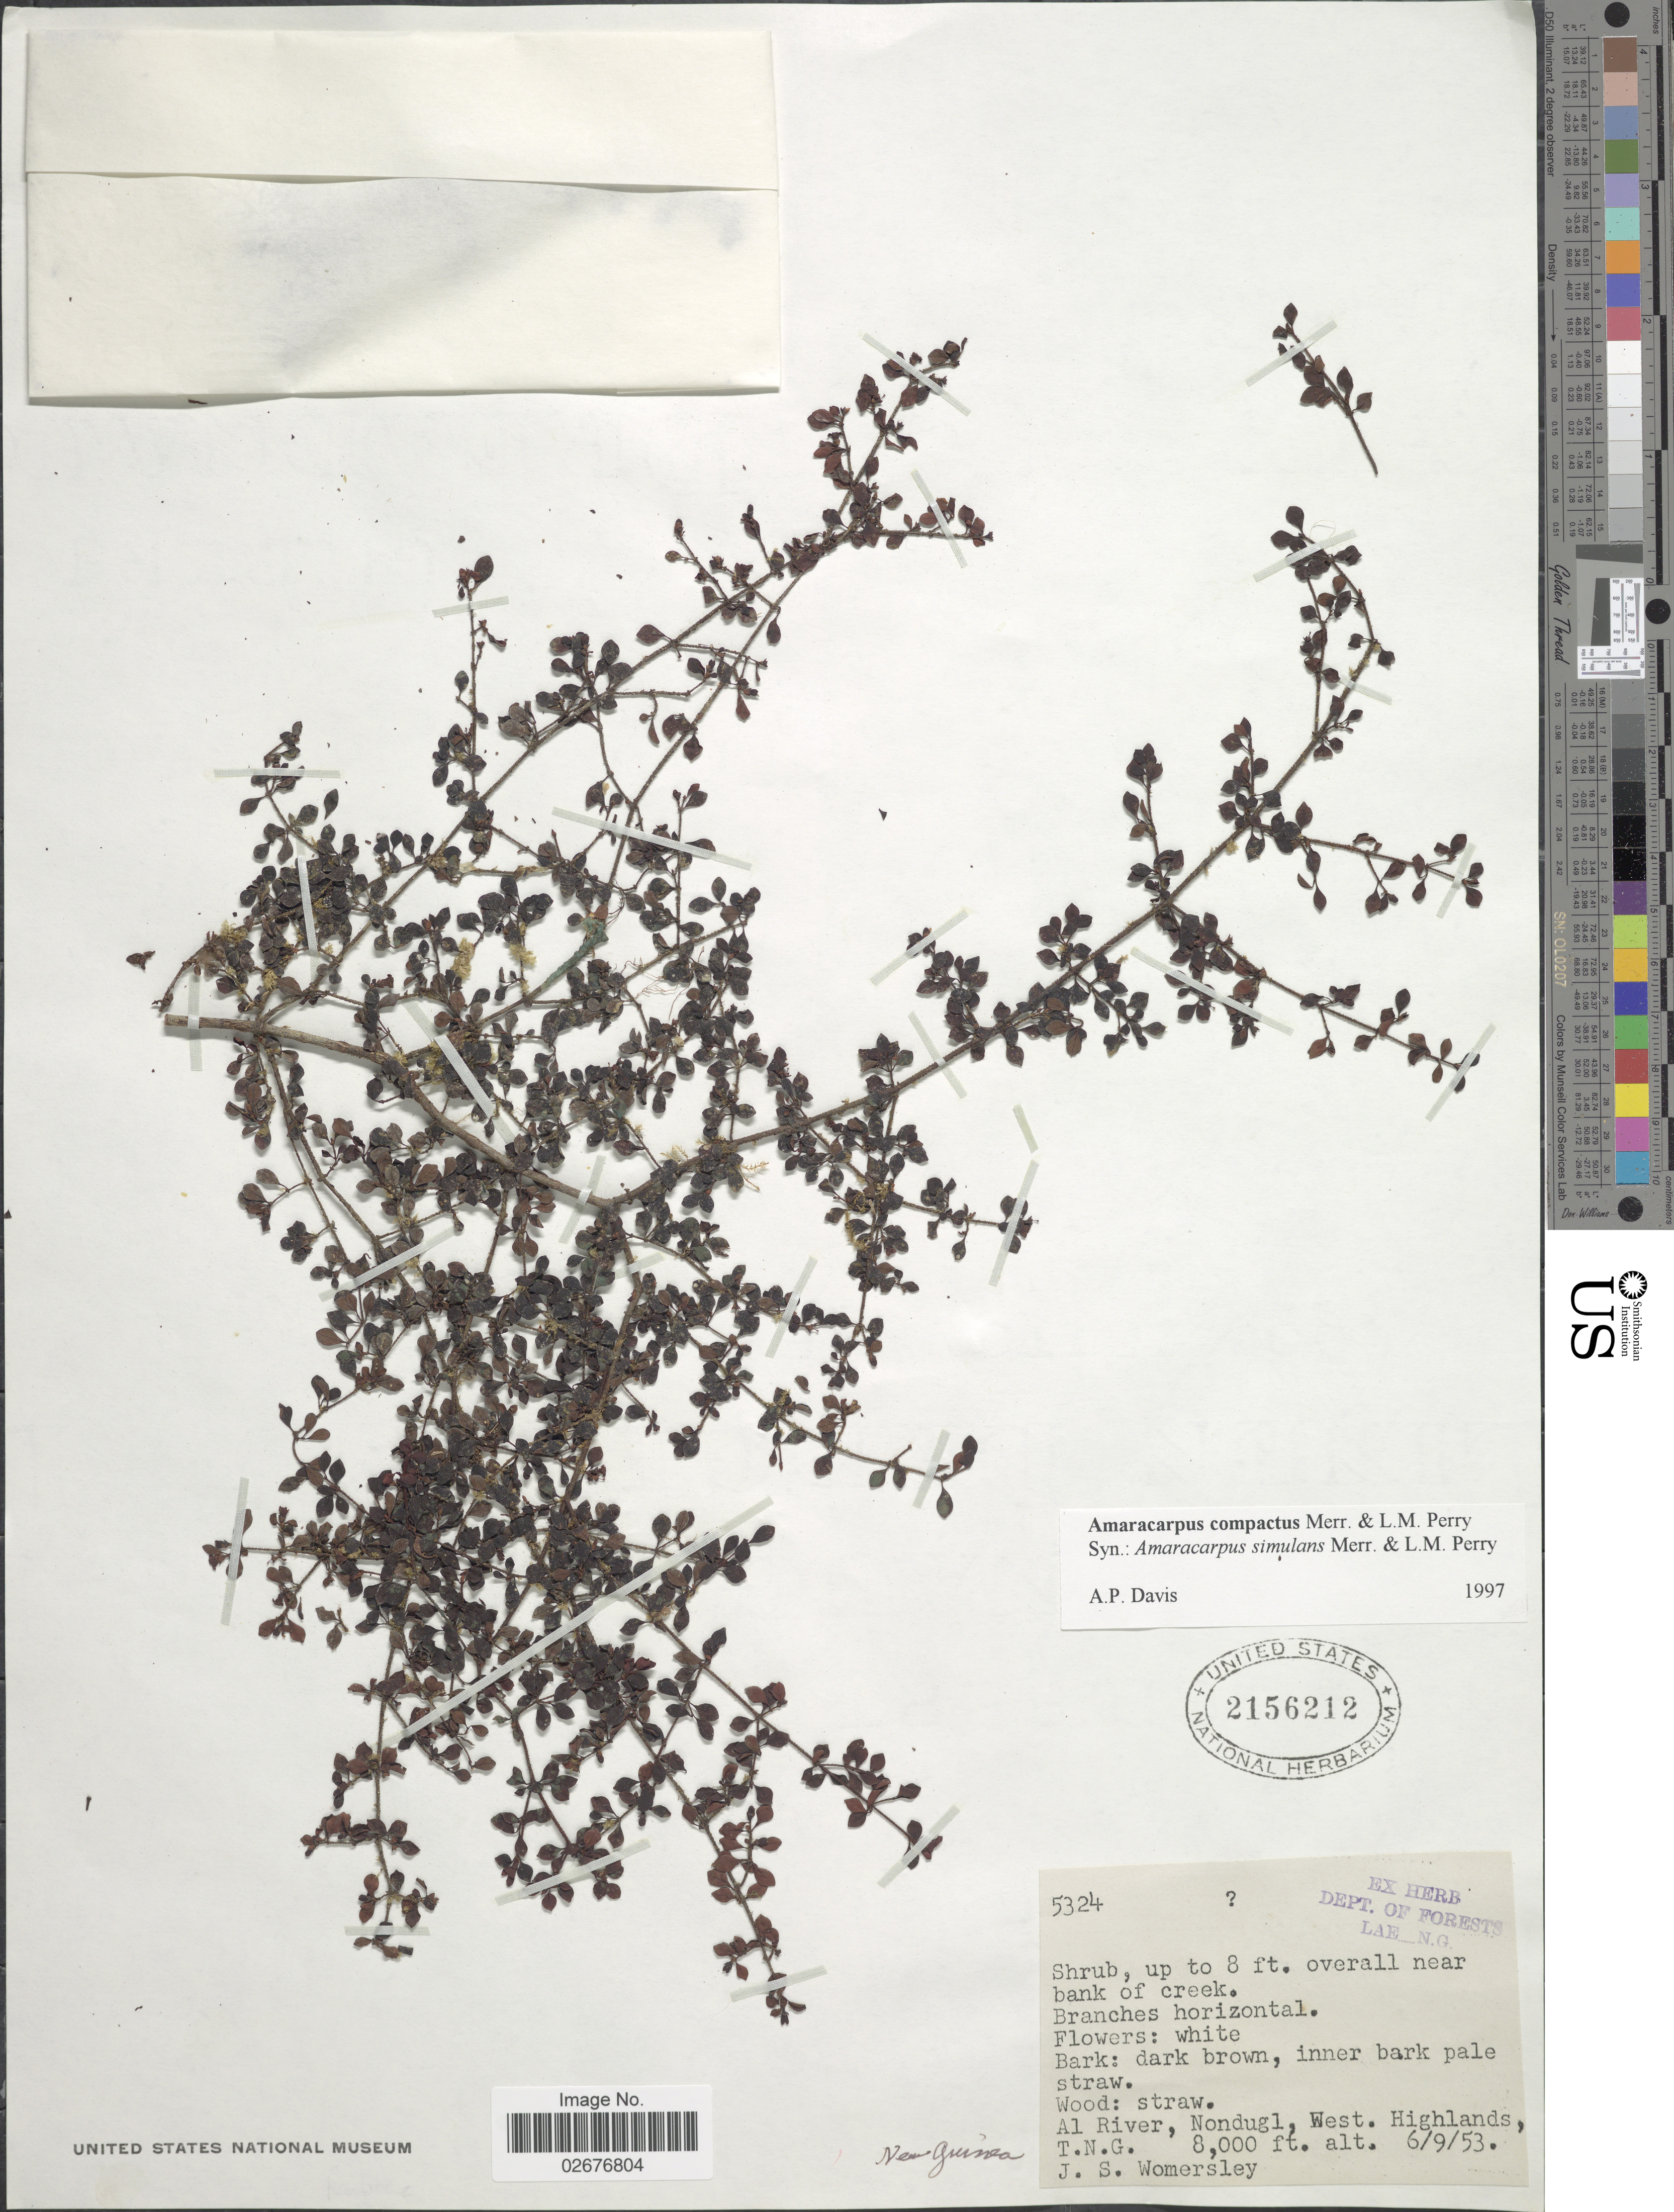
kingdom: Plantae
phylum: Tracheophyta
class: Magnoliopsida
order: Gentianales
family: Rubiaceae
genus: Amaracarpus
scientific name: Amaracarpus compactus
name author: Merr. & L.M. Perry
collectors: J. S. Womersley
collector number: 5324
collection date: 1953-09-06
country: Papua New Guinea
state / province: Western Highlands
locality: Al River, Nondugl, T.N.G.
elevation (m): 2438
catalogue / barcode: US 2156212